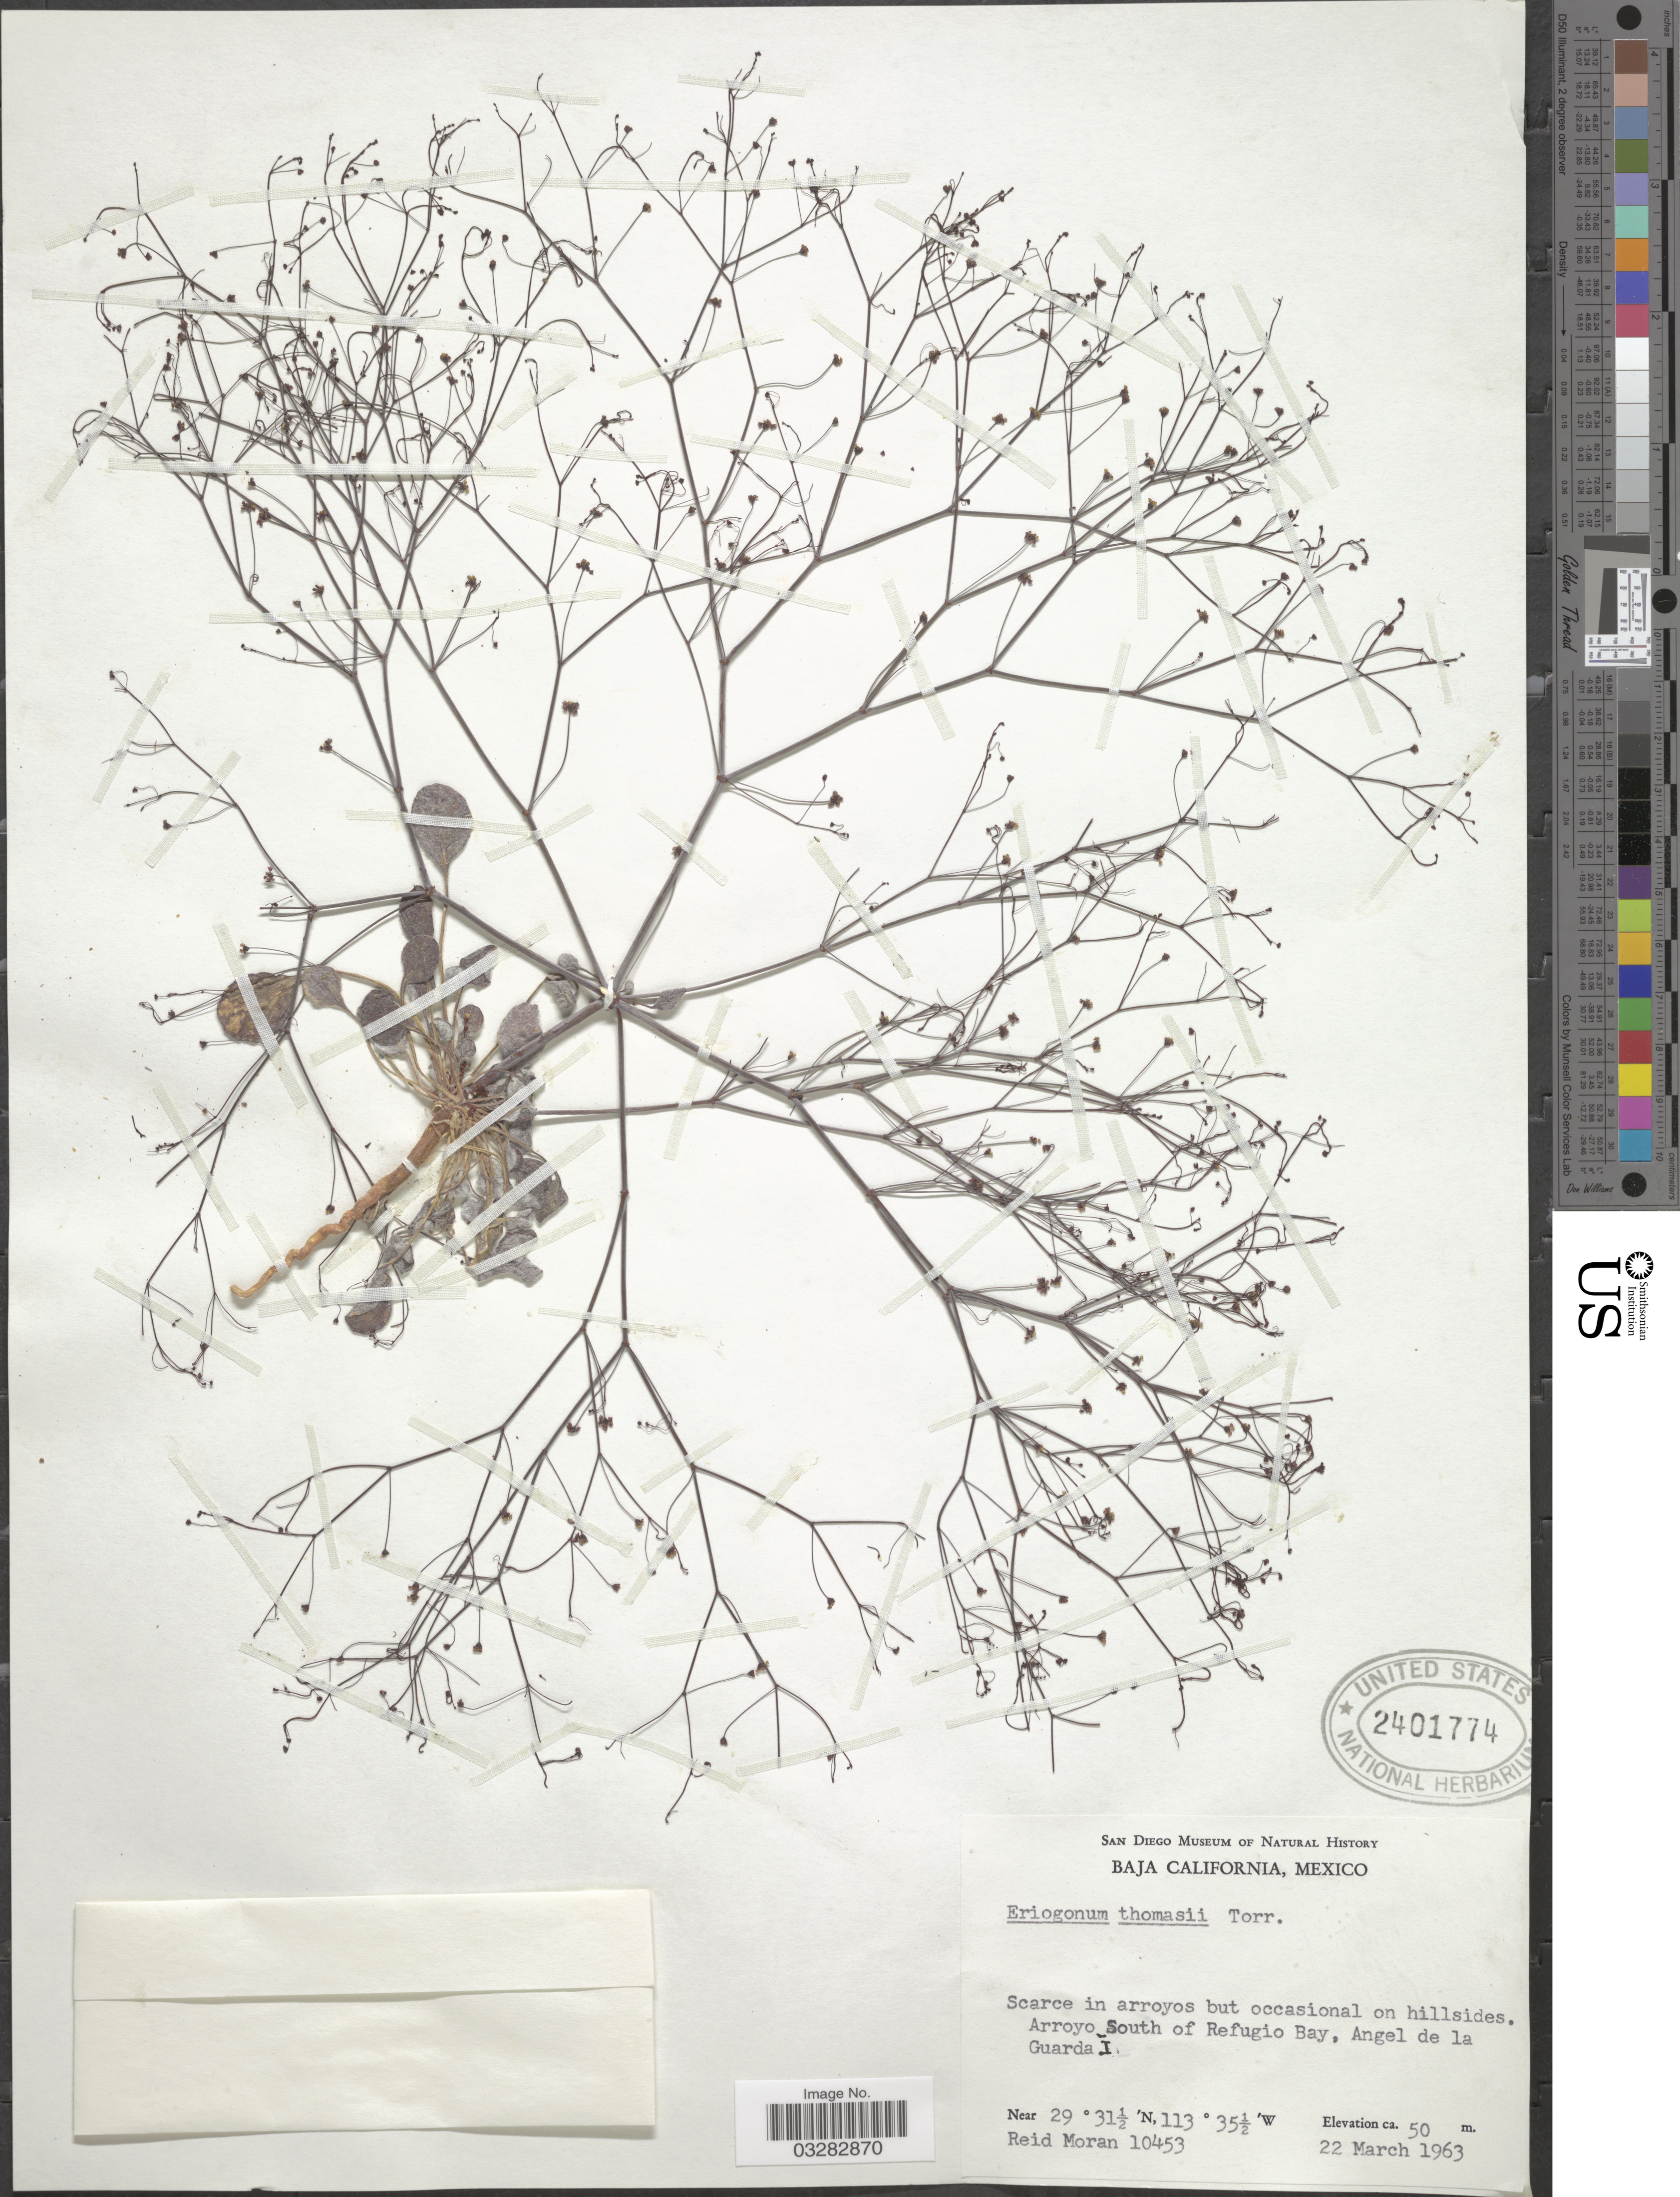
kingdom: Plantae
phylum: Tracheophyta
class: Magnoliopsida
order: Caryophyllales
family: Polygonaceae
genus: Eriogonum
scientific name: Eriogonum thomasii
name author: Torr.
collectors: R. V. Moran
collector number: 10453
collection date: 1963-03-22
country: Mexico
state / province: Baja California Norte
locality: Arroyo South of Refugio Bay, Angel de la Guarda I.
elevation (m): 50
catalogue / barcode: US 2401774